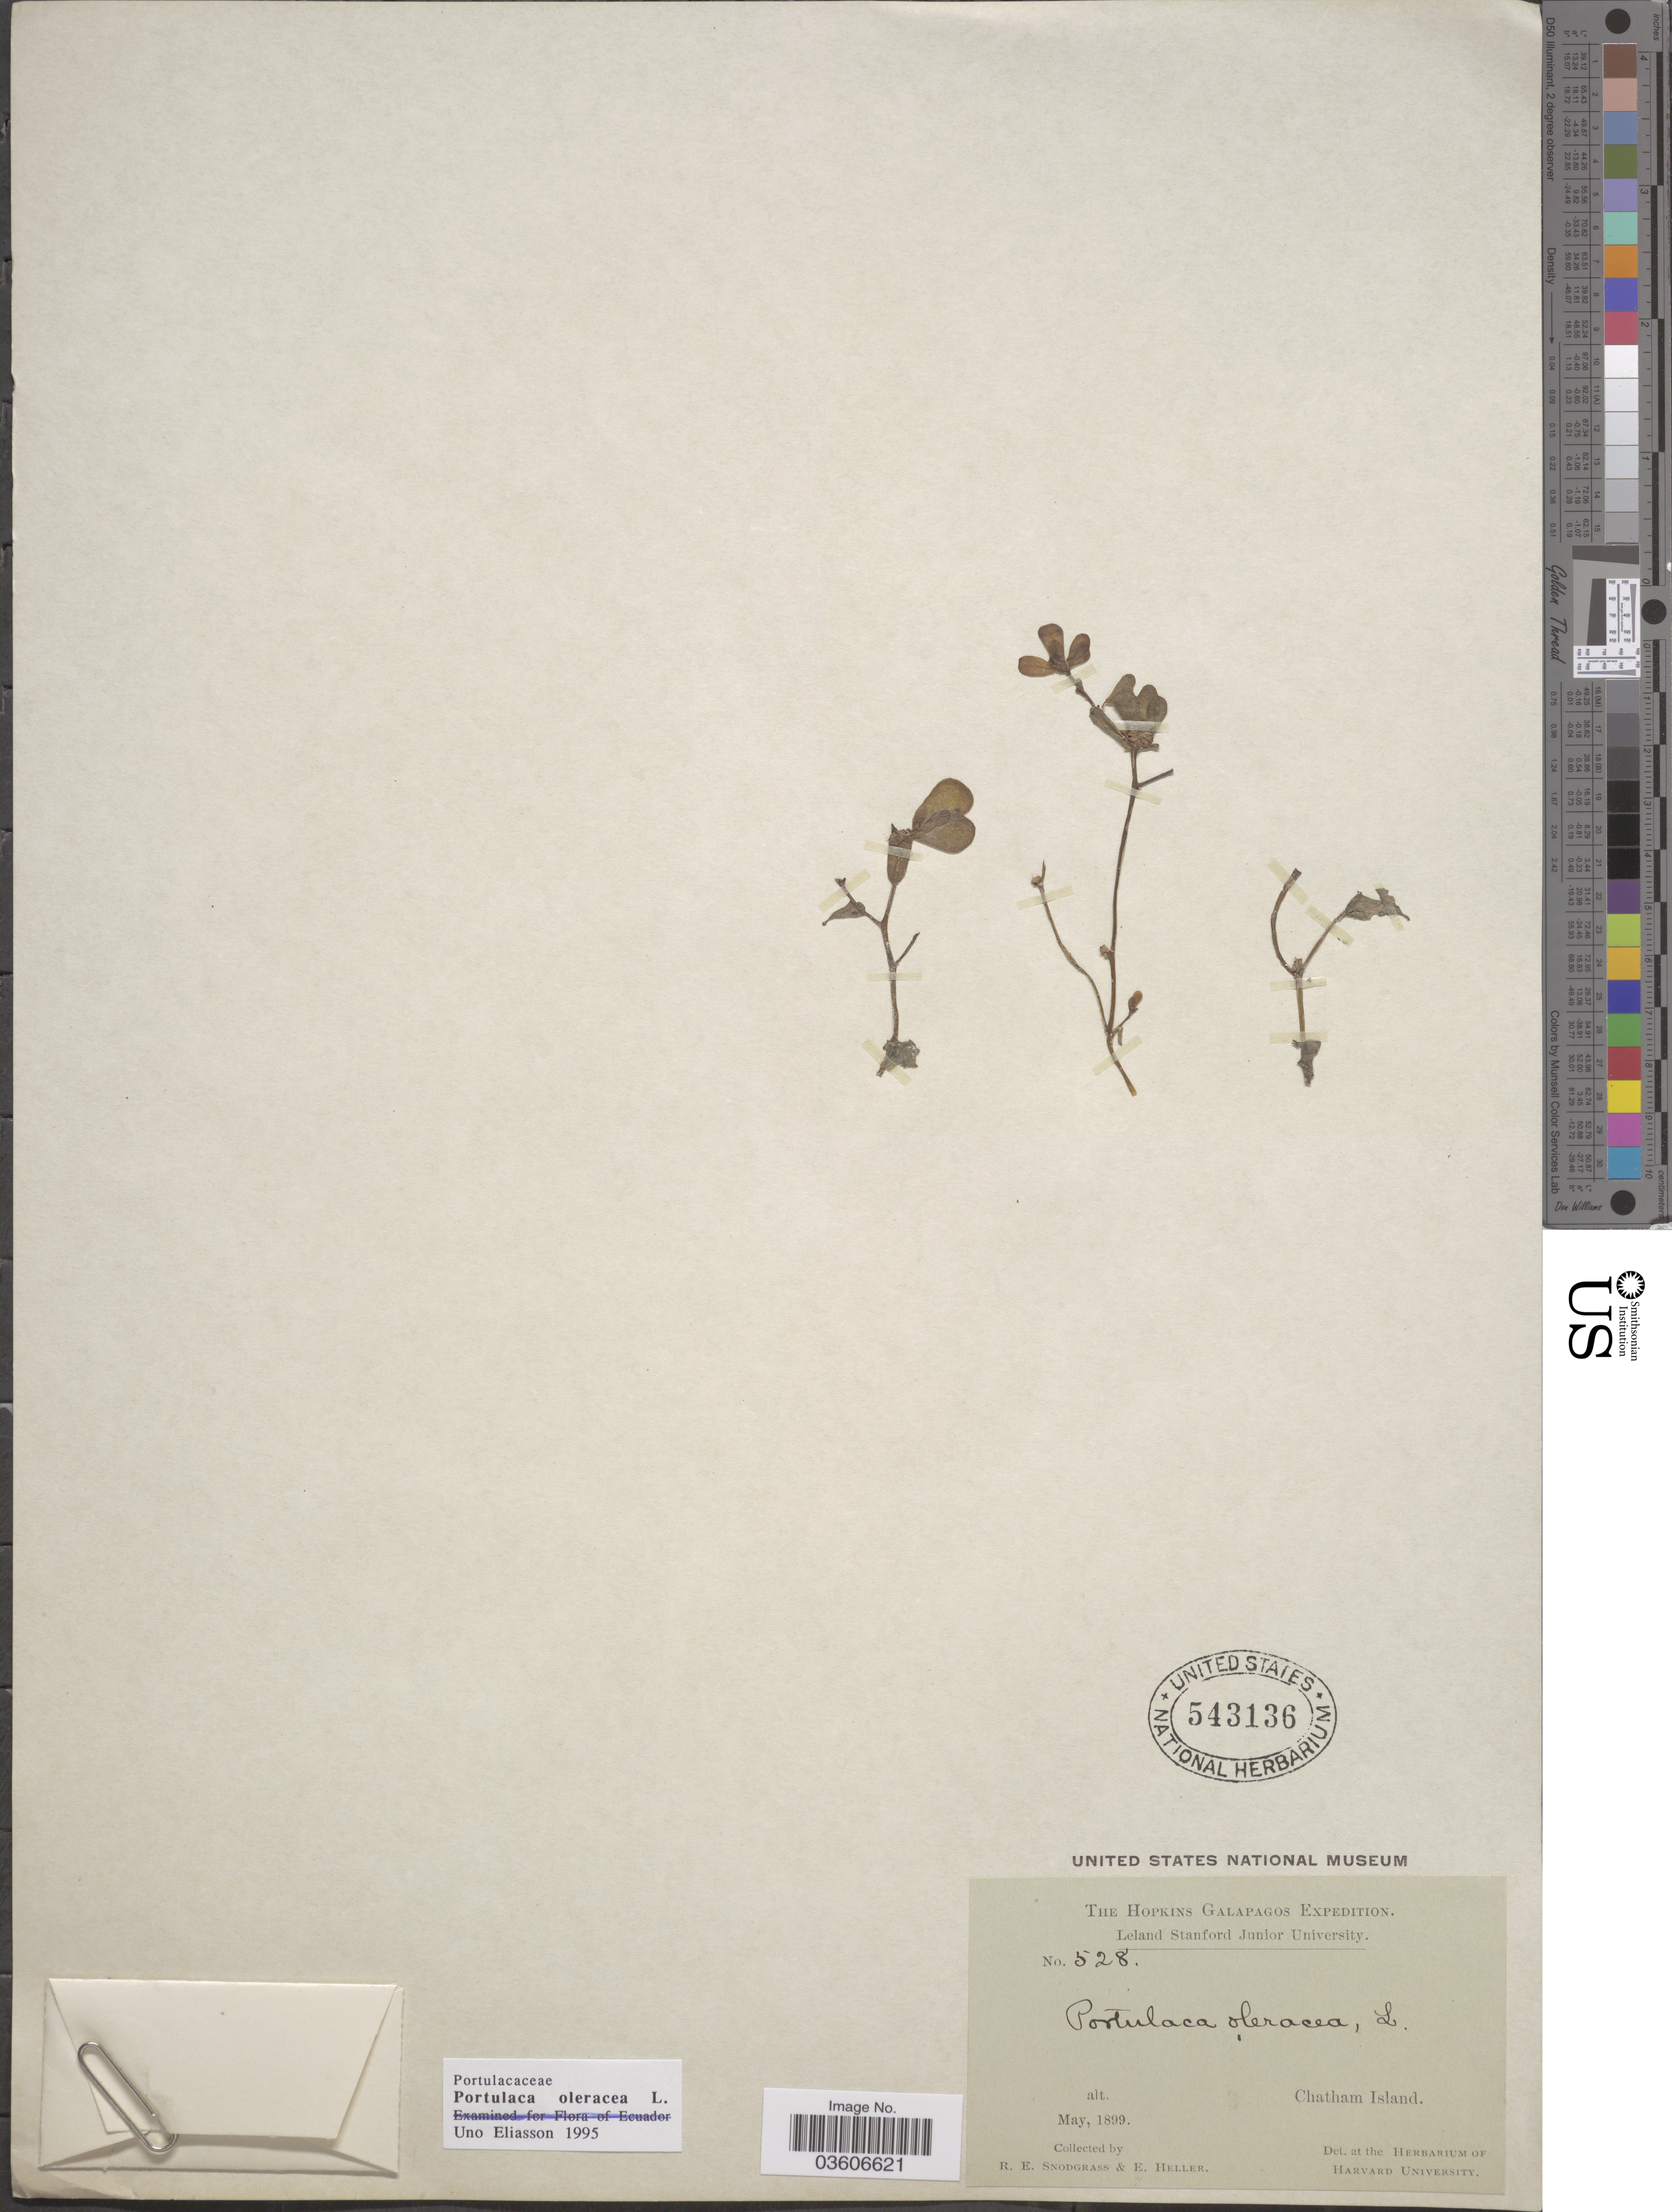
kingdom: Plantae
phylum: Tracheophyta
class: Magnoliopsida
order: Caryophyllales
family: Portulacaceae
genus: Portulaca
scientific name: Portulaca oleracea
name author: L.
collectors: R. E. Snodgrass & E. Heller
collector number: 528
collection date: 1899-05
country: Ecuador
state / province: Colón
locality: Galapagos. Chatham Island.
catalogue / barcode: US 543136